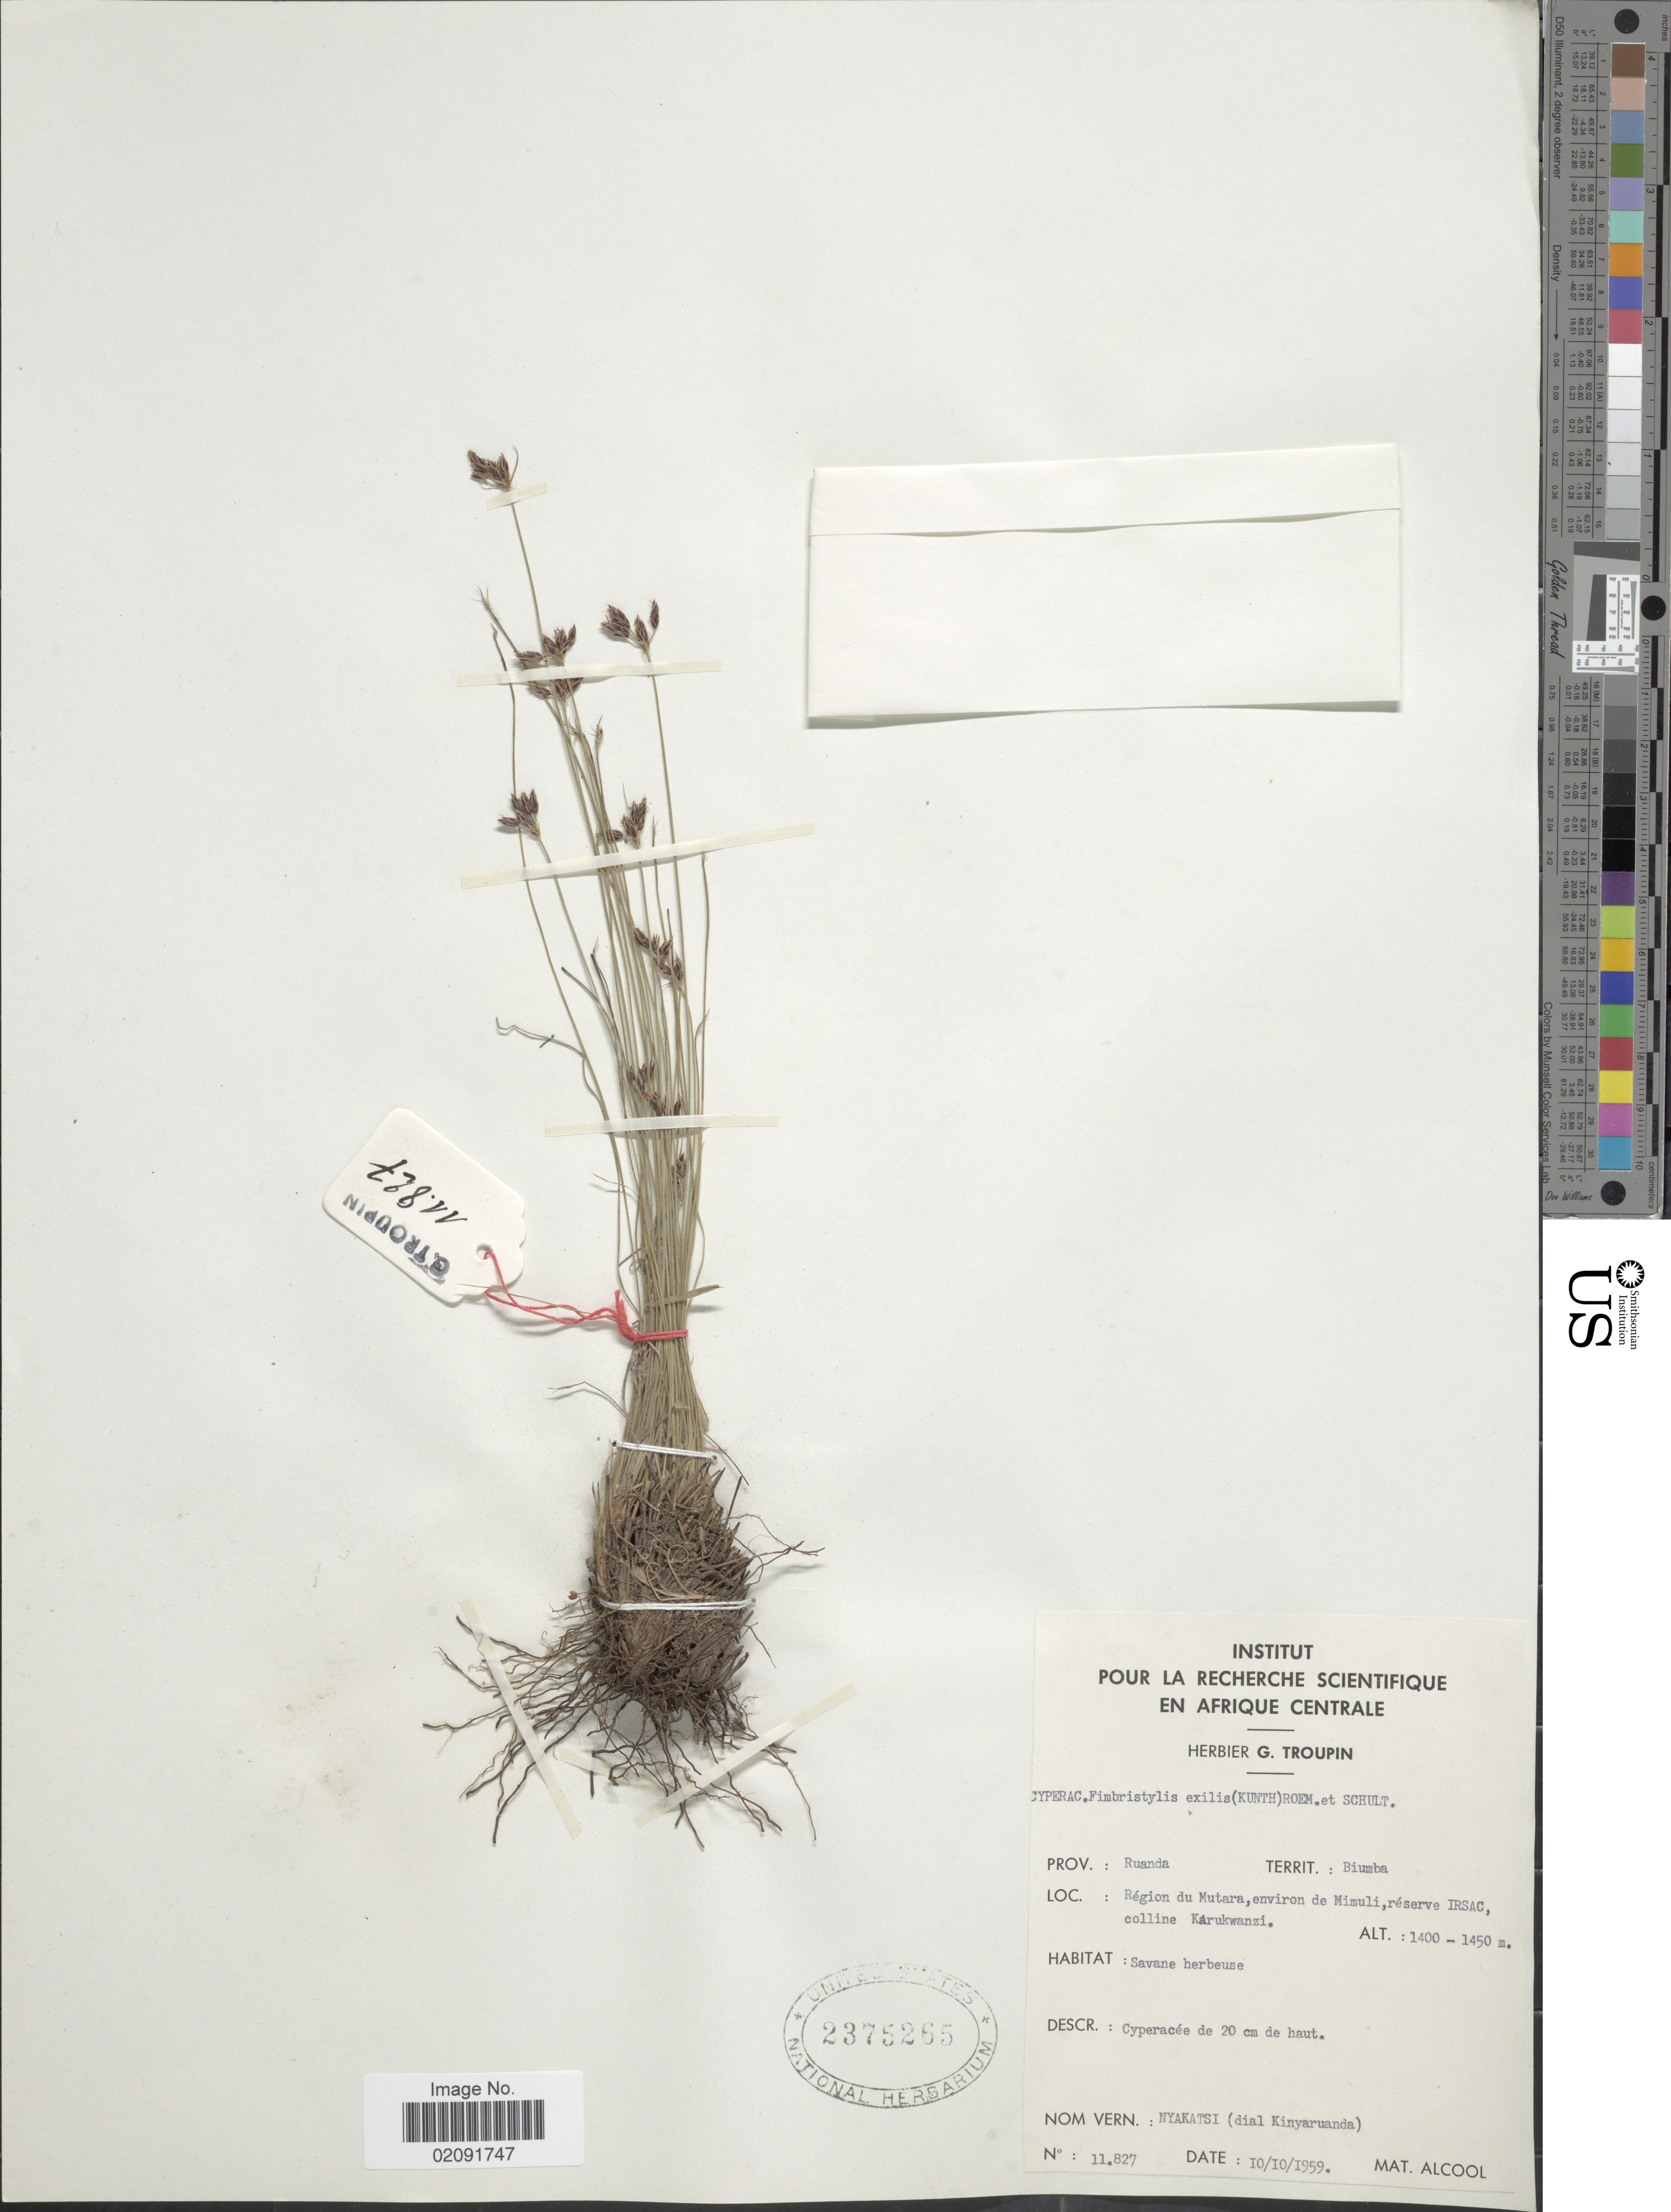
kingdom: Plantae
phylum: Tracheophyta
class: Liliopsida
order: Poales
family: Cyperaceae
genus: Bulbostylis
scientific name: Bulbostylis hispidula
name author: (Vahl) R.W. Haines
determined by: Strong, Mark T., (BOT), Smithsonian Institution - National Museum of Natural History (UNITED STATES)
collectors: M. Alcool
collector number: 11827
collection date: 1959-10-10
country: Rwanda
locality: Territ.: Biumba. Région du Mutara, environ de Mimuli, réserve IRSAC, colline Karukwanzi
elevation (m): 1400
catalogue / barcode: US 2375265